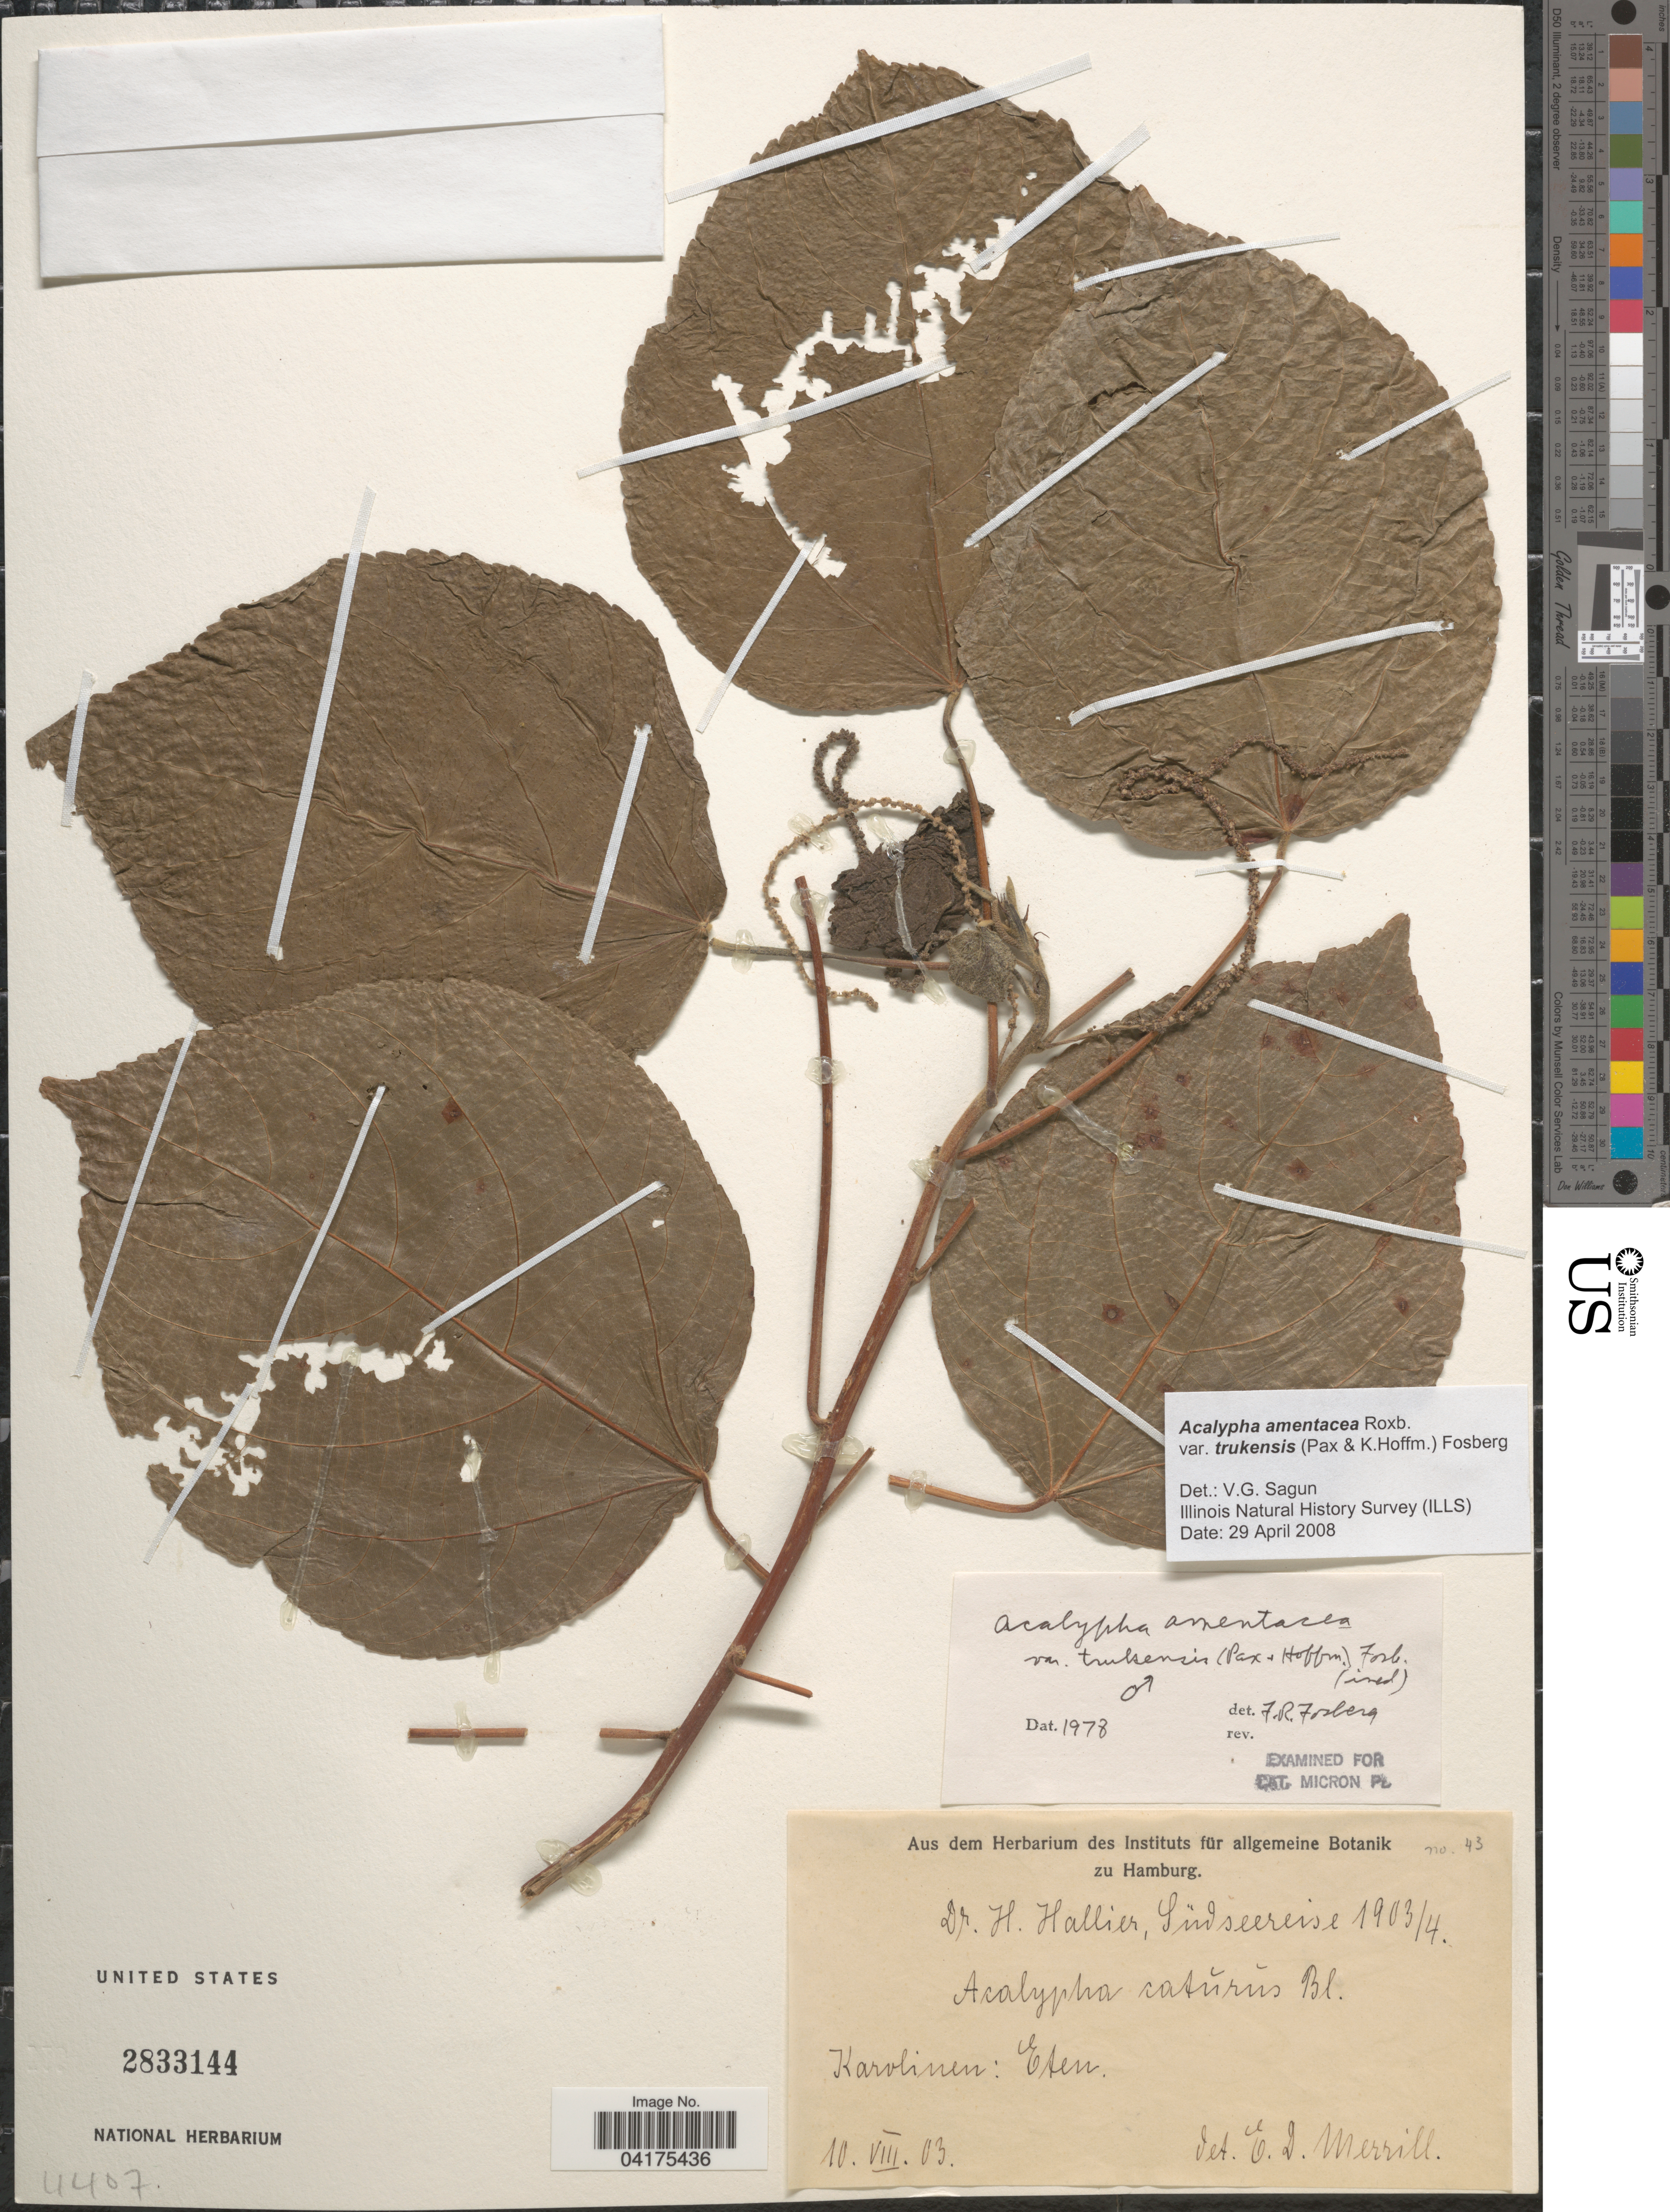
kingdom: Plantae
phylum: Tracheophyta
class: Magnoliopsida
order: Malpighiales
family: Euphorbiaceae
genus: Acalypha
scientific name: Acalypha amentacea var. trukensis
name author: (Pax & Hoffm.) Fosberg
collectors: H. G. Hallier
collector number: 43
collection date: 1903-08-10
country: Germany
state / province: Hamburg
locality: Südseereise 1903/4. Karolinen: Eten.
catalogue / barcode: US 2833144